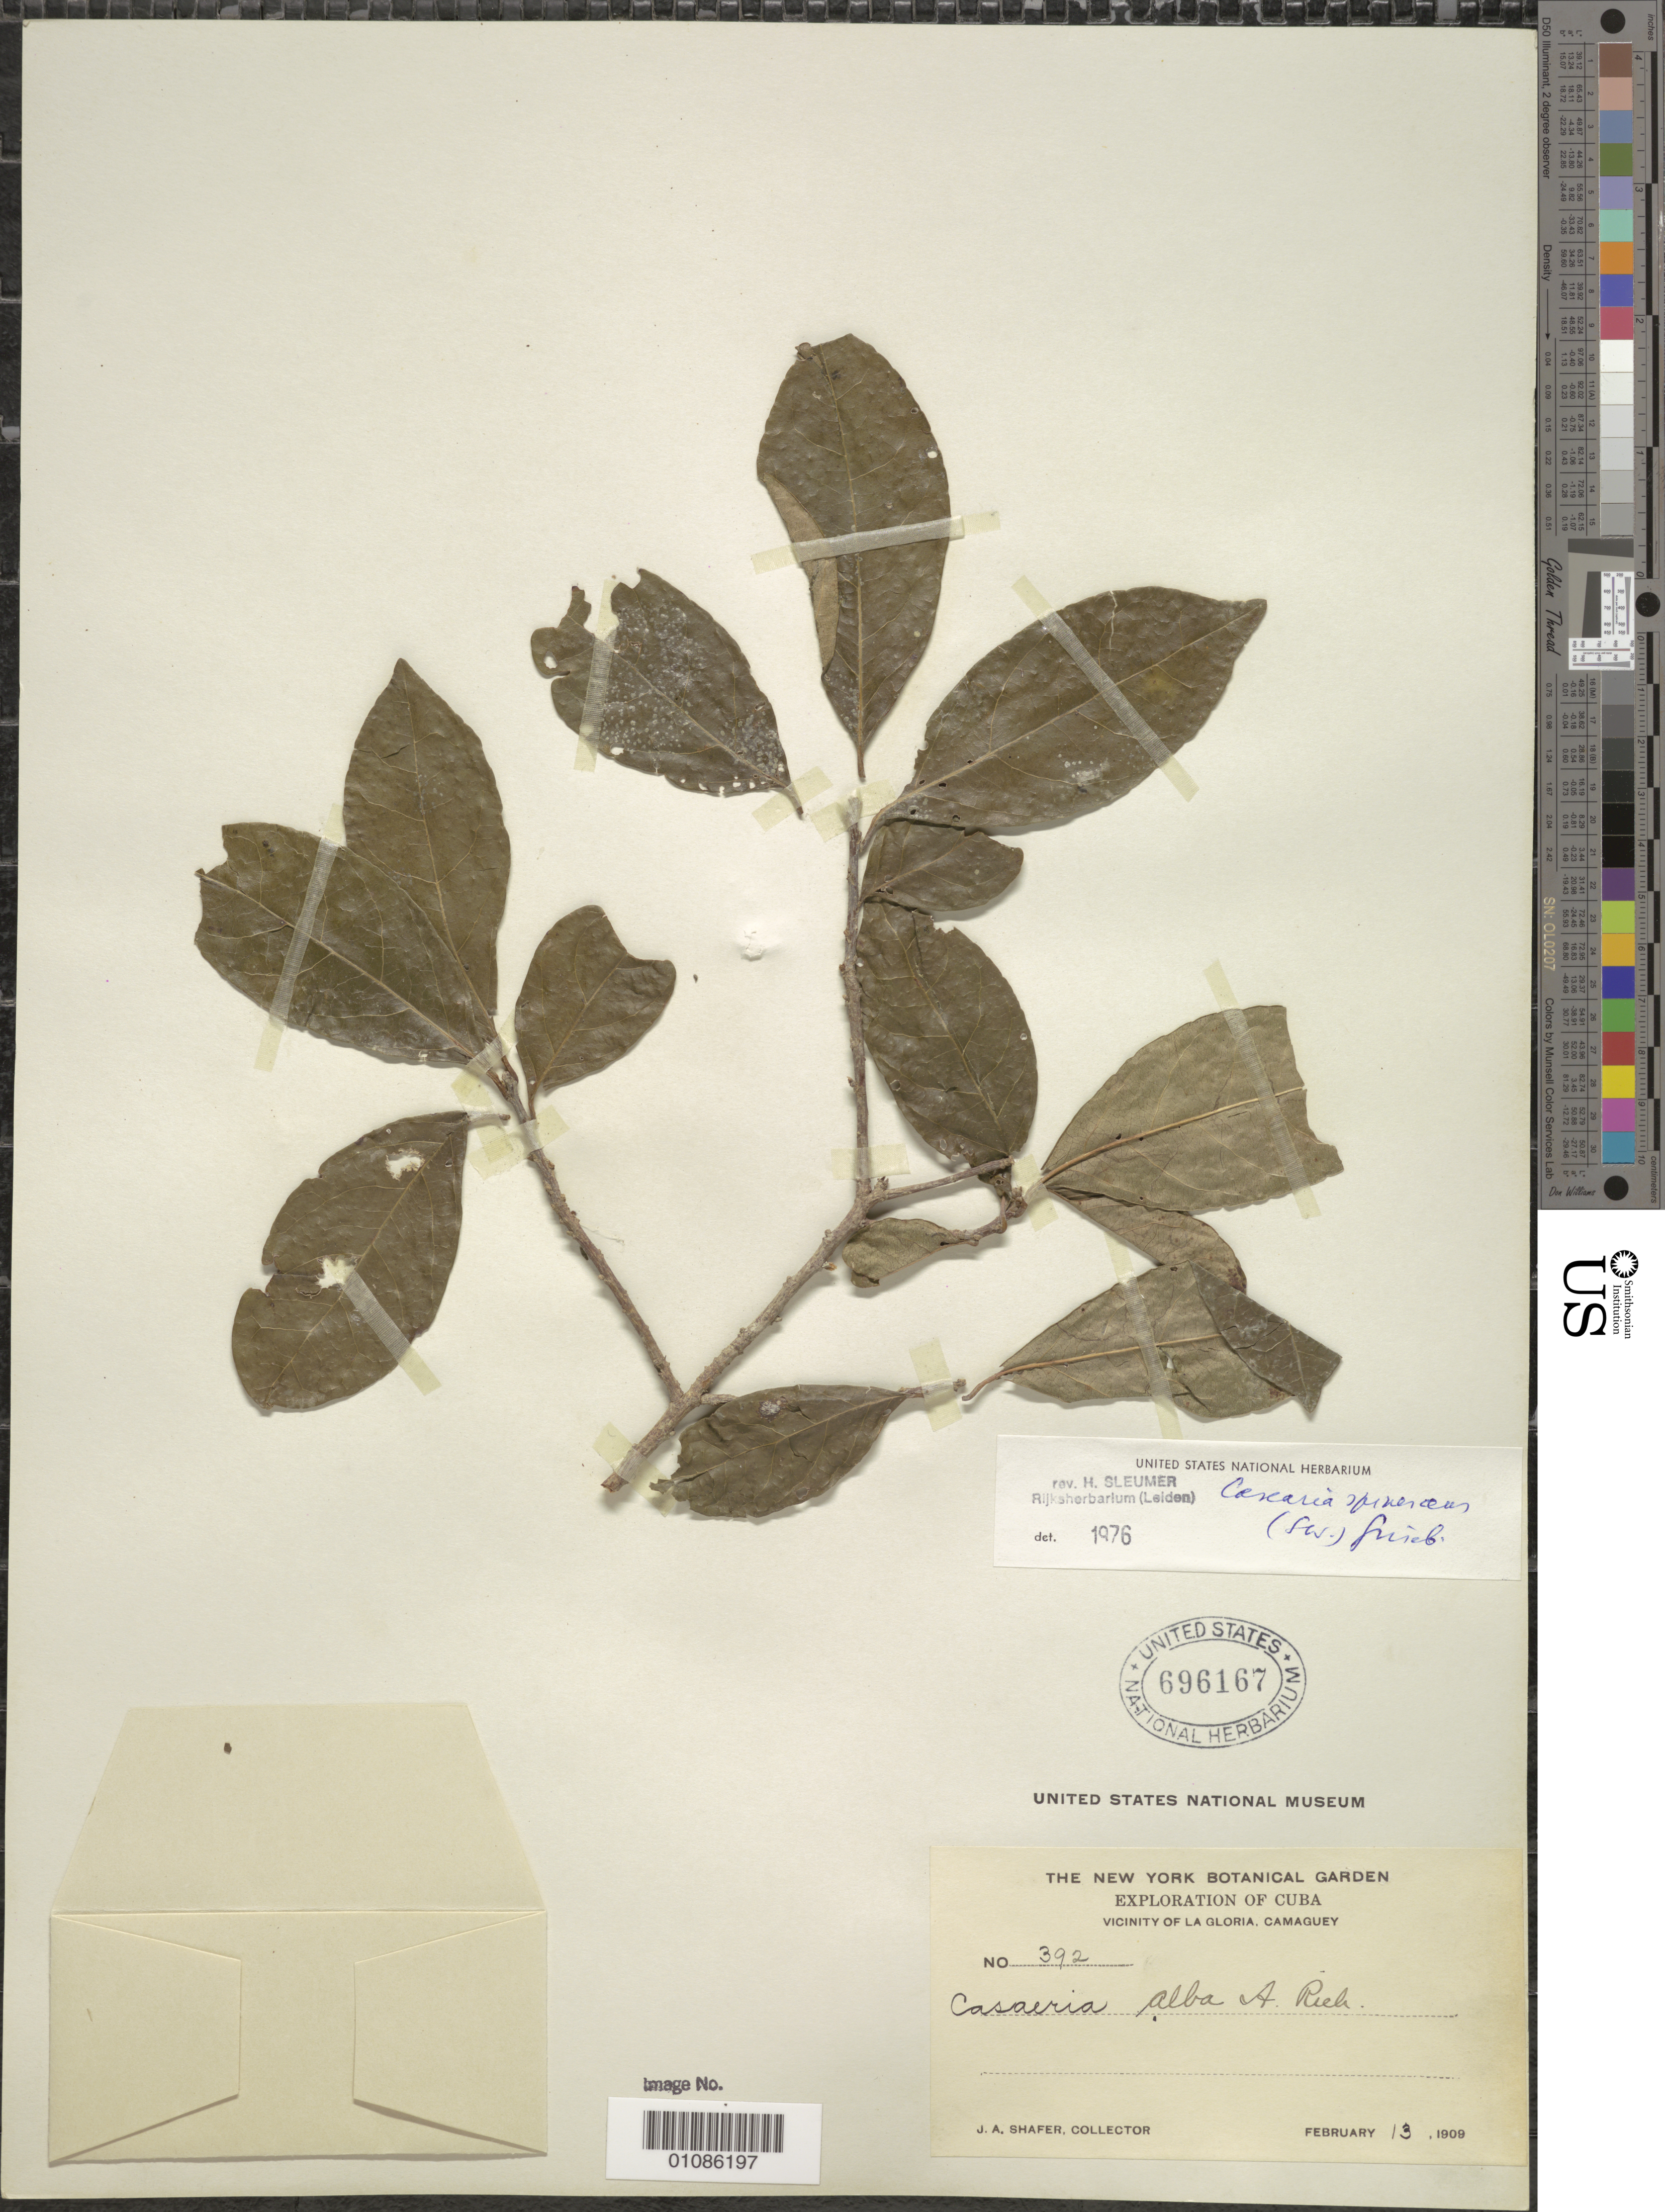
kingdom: Plantae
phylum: Tracheophyta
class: Magnoliopsida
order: Malpighiales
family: Salicaceae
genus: Casearia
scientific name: Casearia alba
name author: A. Rich.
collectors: J. A. Shafer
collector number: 392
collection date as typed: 13 Feb 1909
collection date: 1909-02-13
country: Cuba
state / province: Camagüey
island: Cuba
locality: Camagüey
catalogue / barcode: US 696167